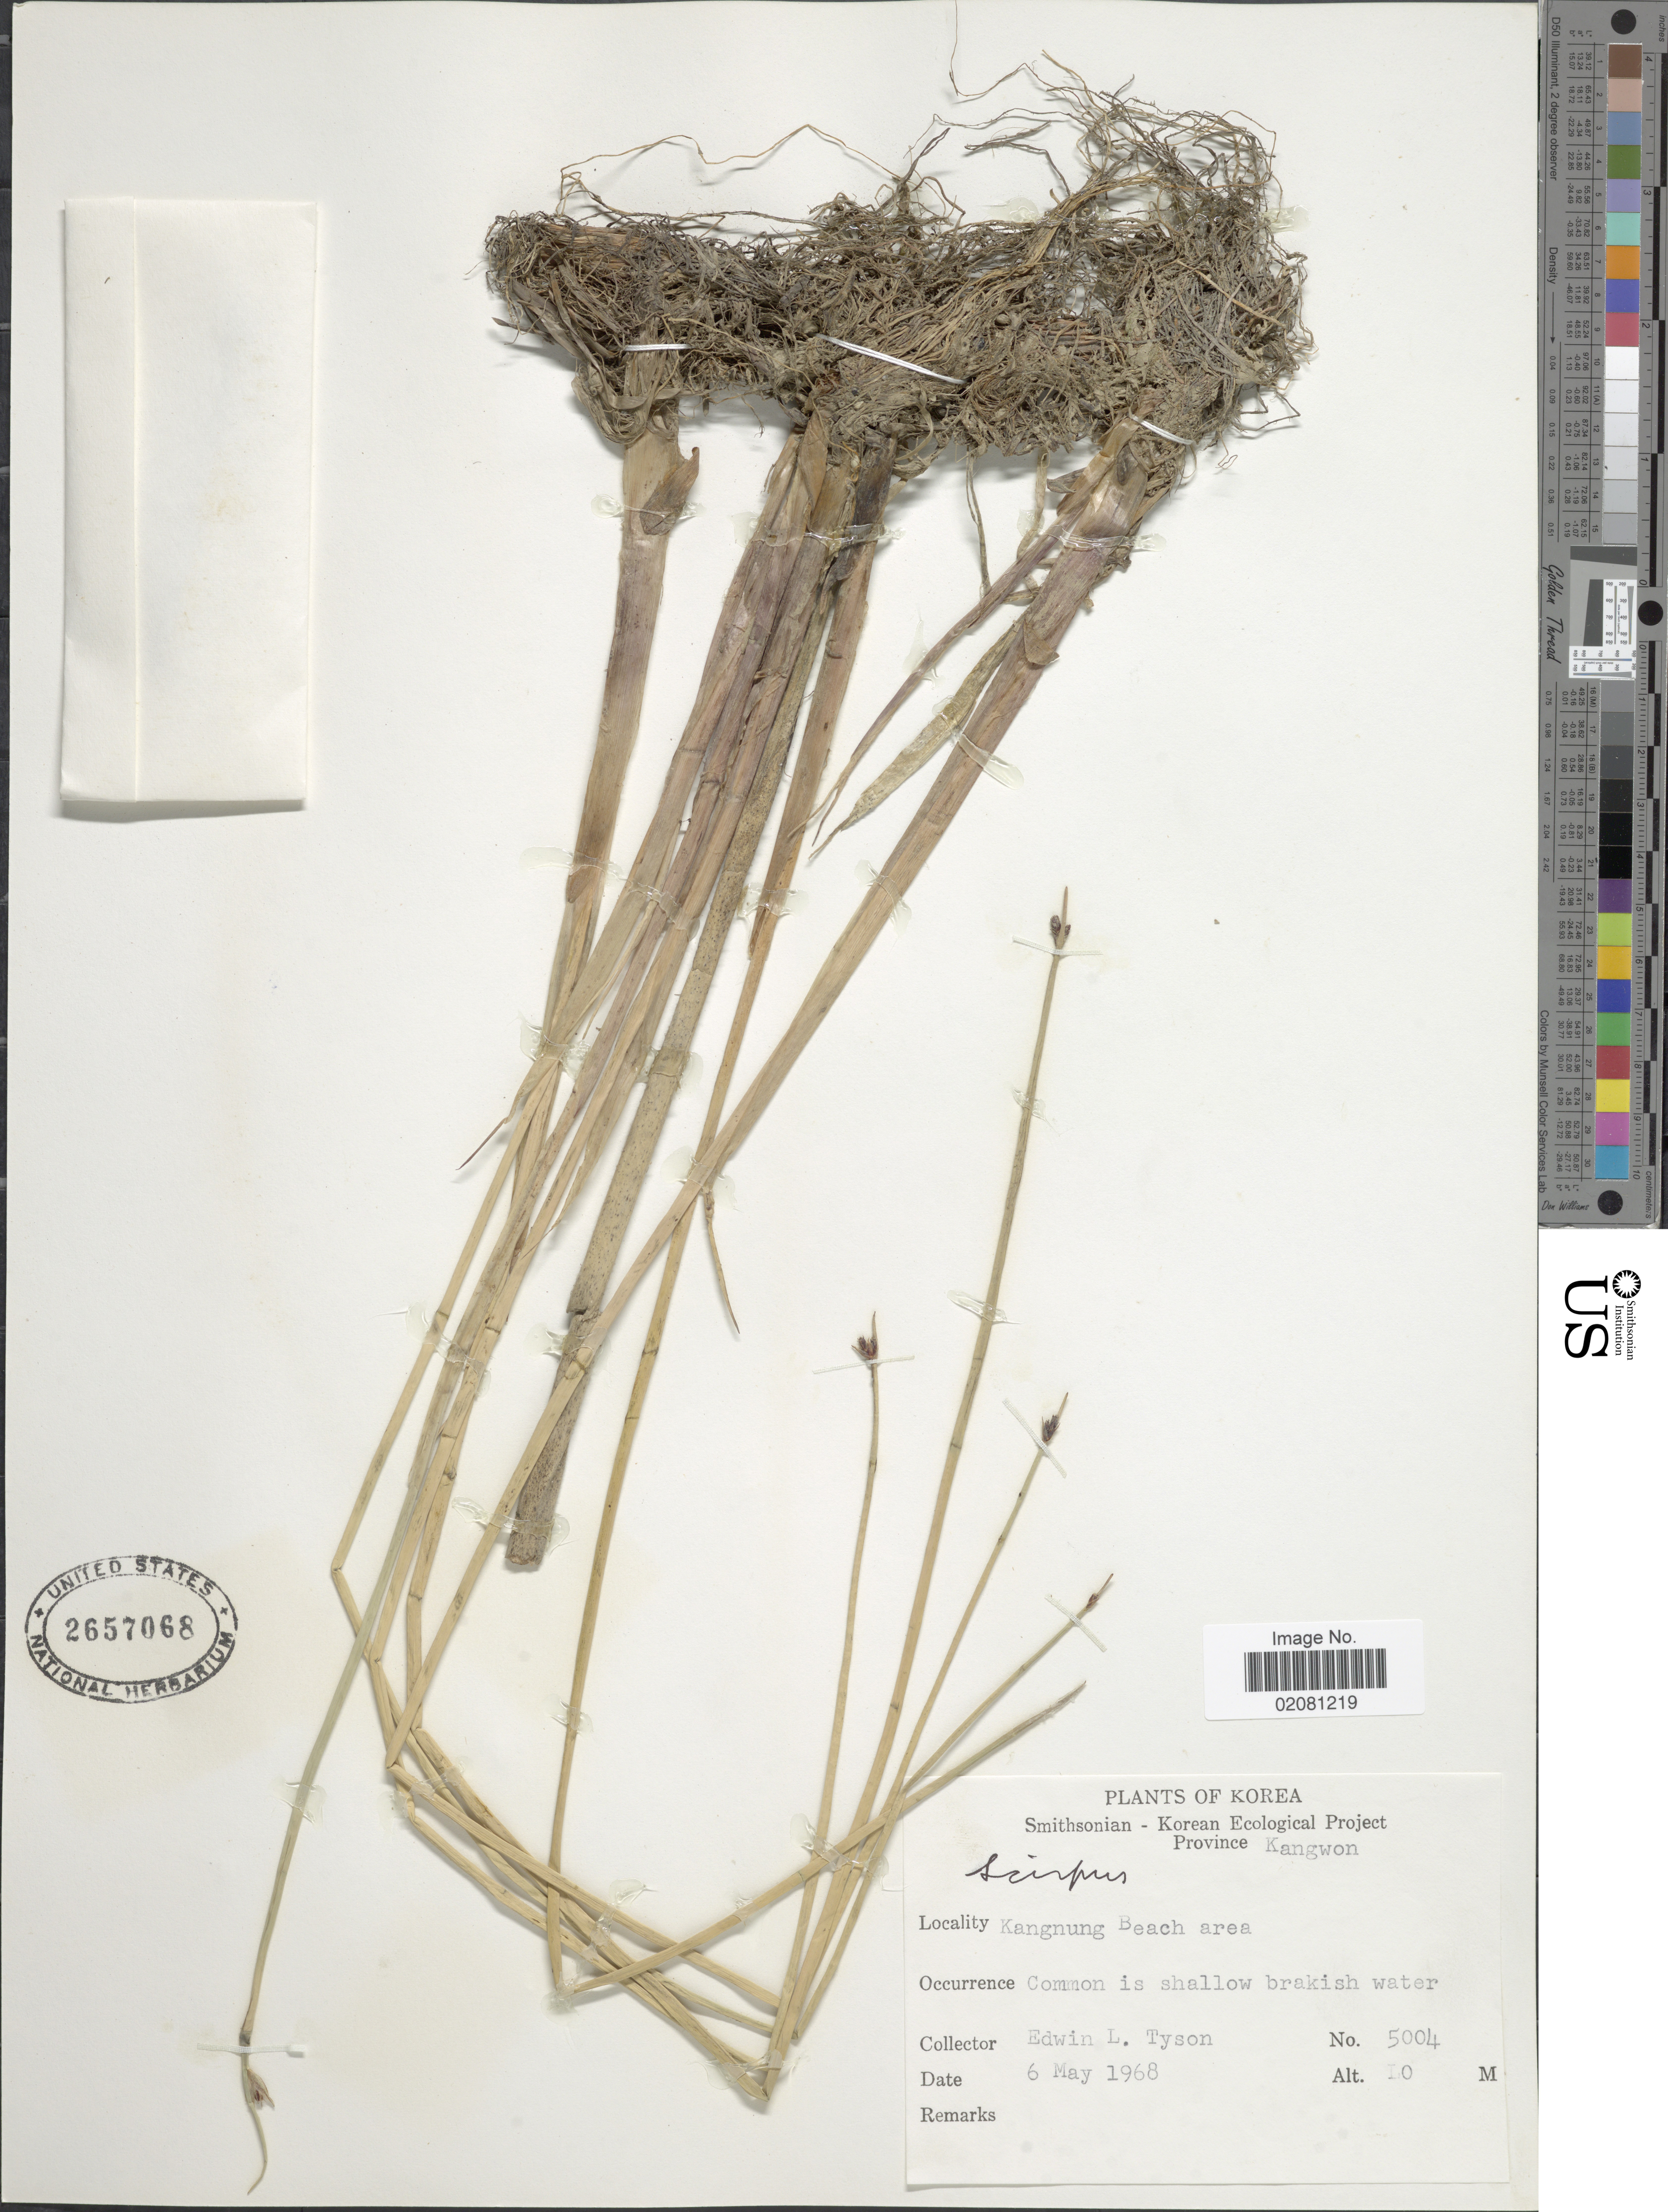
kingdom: Plantae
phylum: Tracheophyta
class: Liliopsida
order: Poales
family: Cyperaceae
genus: Schoenoplectus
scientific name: Schoenoplectus tabernaemontani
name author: (C.C. Gmel.) Palla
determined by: Strong, Mark T., (BOT), Smithsonian Institution - National Museum of Natural History (UNITED STATES)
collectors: E. L. Tyson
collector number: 5004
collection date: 1968-05-06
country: North Korea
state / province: Kangwon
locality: Kangnung Beach Area.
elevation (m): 10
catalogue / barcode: US 2657068